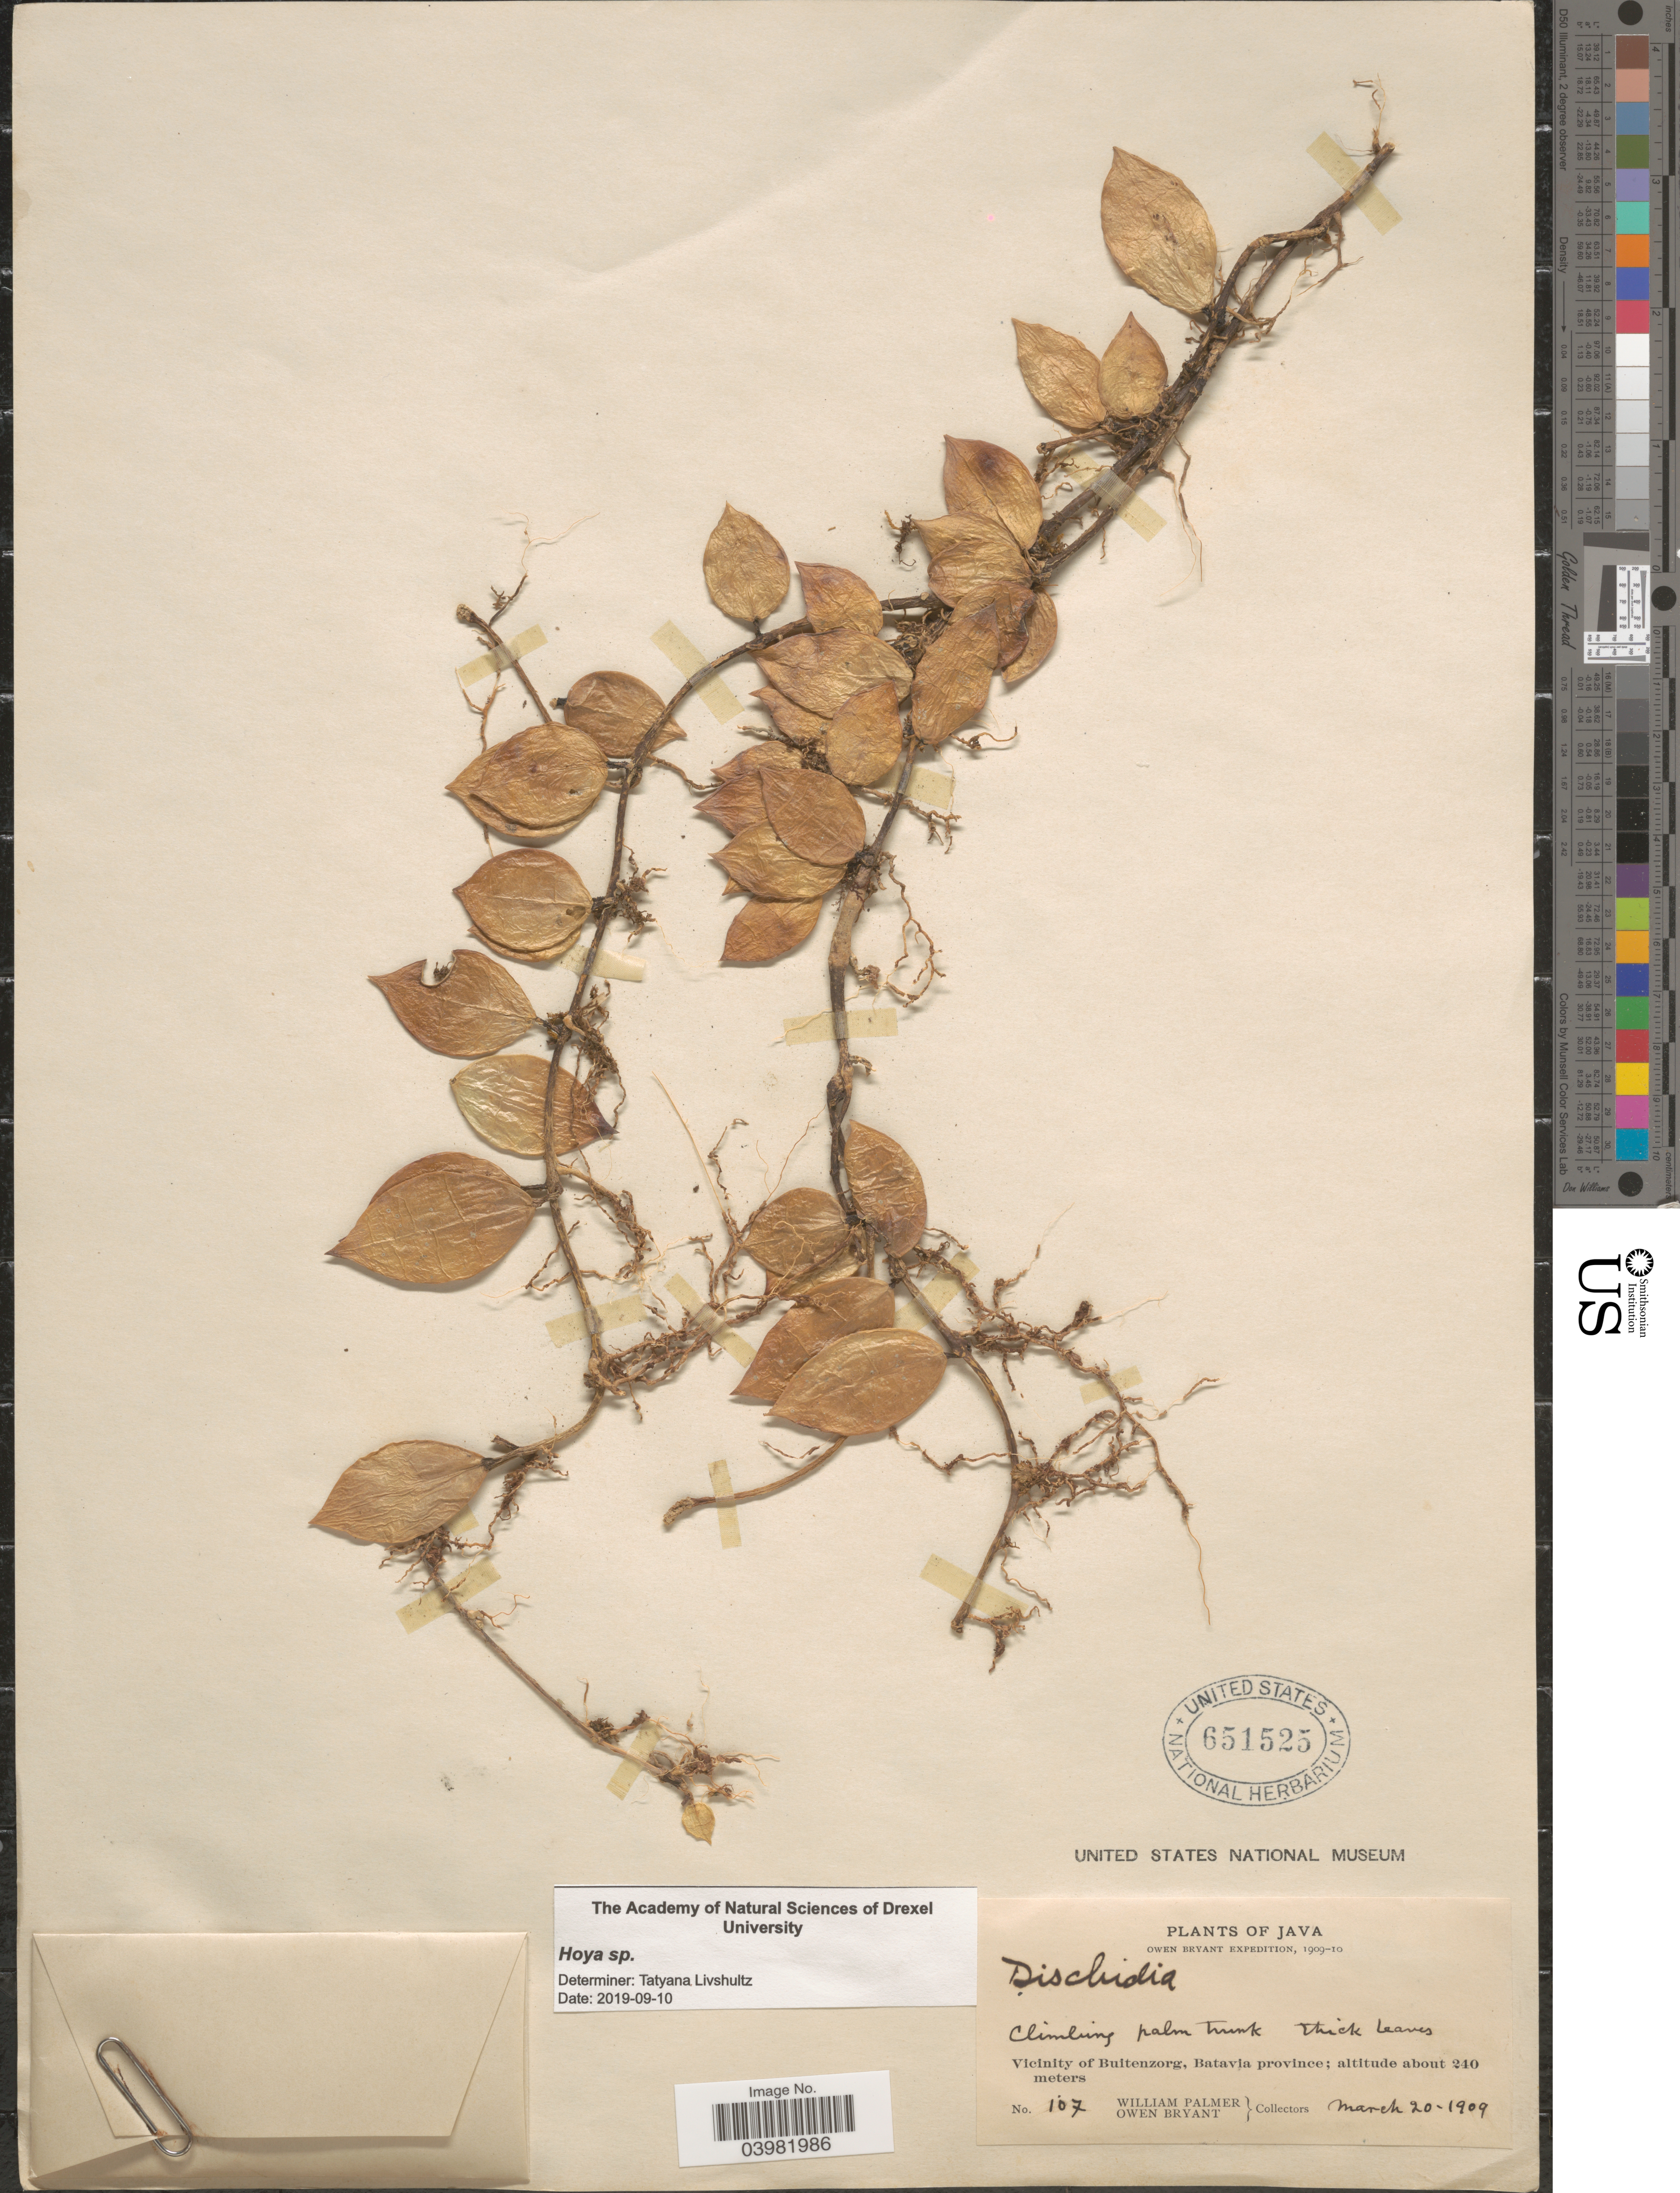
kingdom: Plantae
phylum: Tracheophyta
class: Magnoliopsida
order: Gentianales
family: Apocynaceae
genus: Hoya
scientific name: Hoya sp.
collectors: W. Palmer & O. Bryant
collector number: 107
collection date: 1909-03-20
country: Indonesia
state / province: Java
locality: Vicinity of Buitenzorg, Batavia province.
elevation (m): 240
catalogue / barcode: US 651525